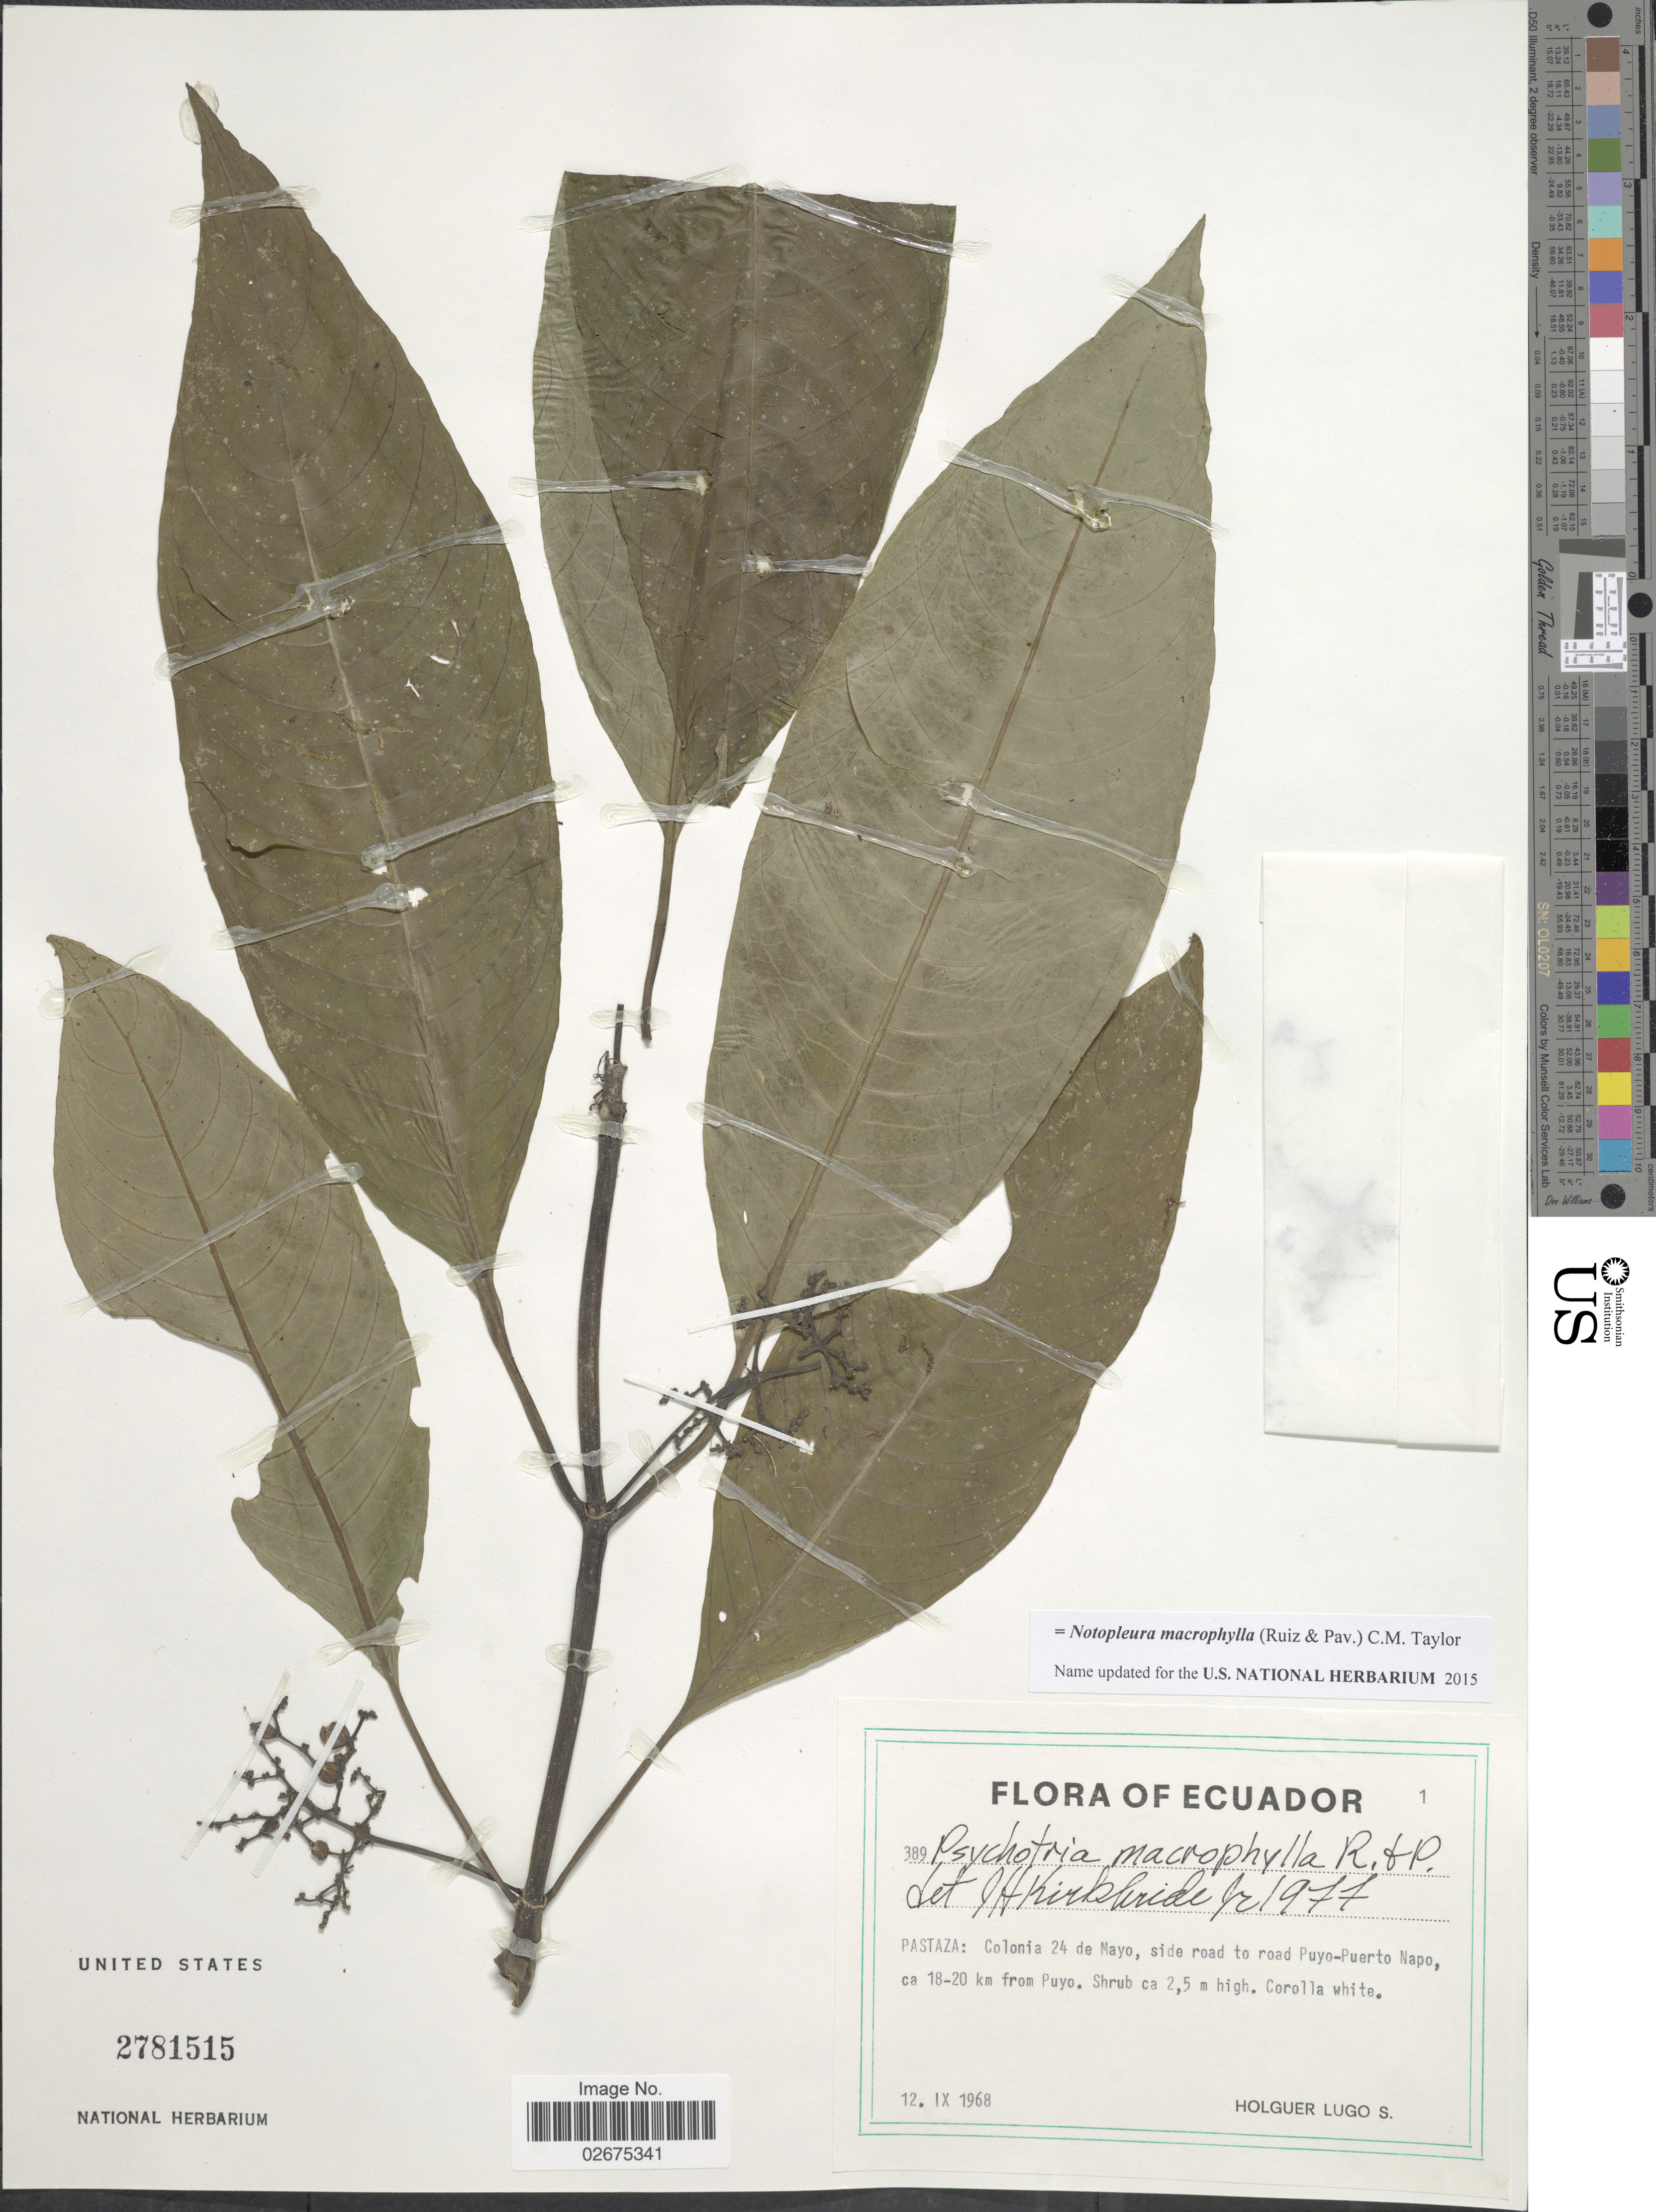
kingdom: Plantae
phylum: Tracheophyta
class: Magnoliopsida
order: Gentianales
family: Rubiaceae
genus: Notopleura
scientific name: Notopleura macrophylla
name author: (Ruiz & Pav.) C.M. Taylor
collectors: H. Lugo S.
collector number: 389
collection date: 1968-09-12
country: Ecuador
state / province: Pastaza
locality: Colonia 24 de Mayo, side road to road Puyo-Puerto Napo, ca 18-20 km from Puyo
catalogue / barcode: US 2781515